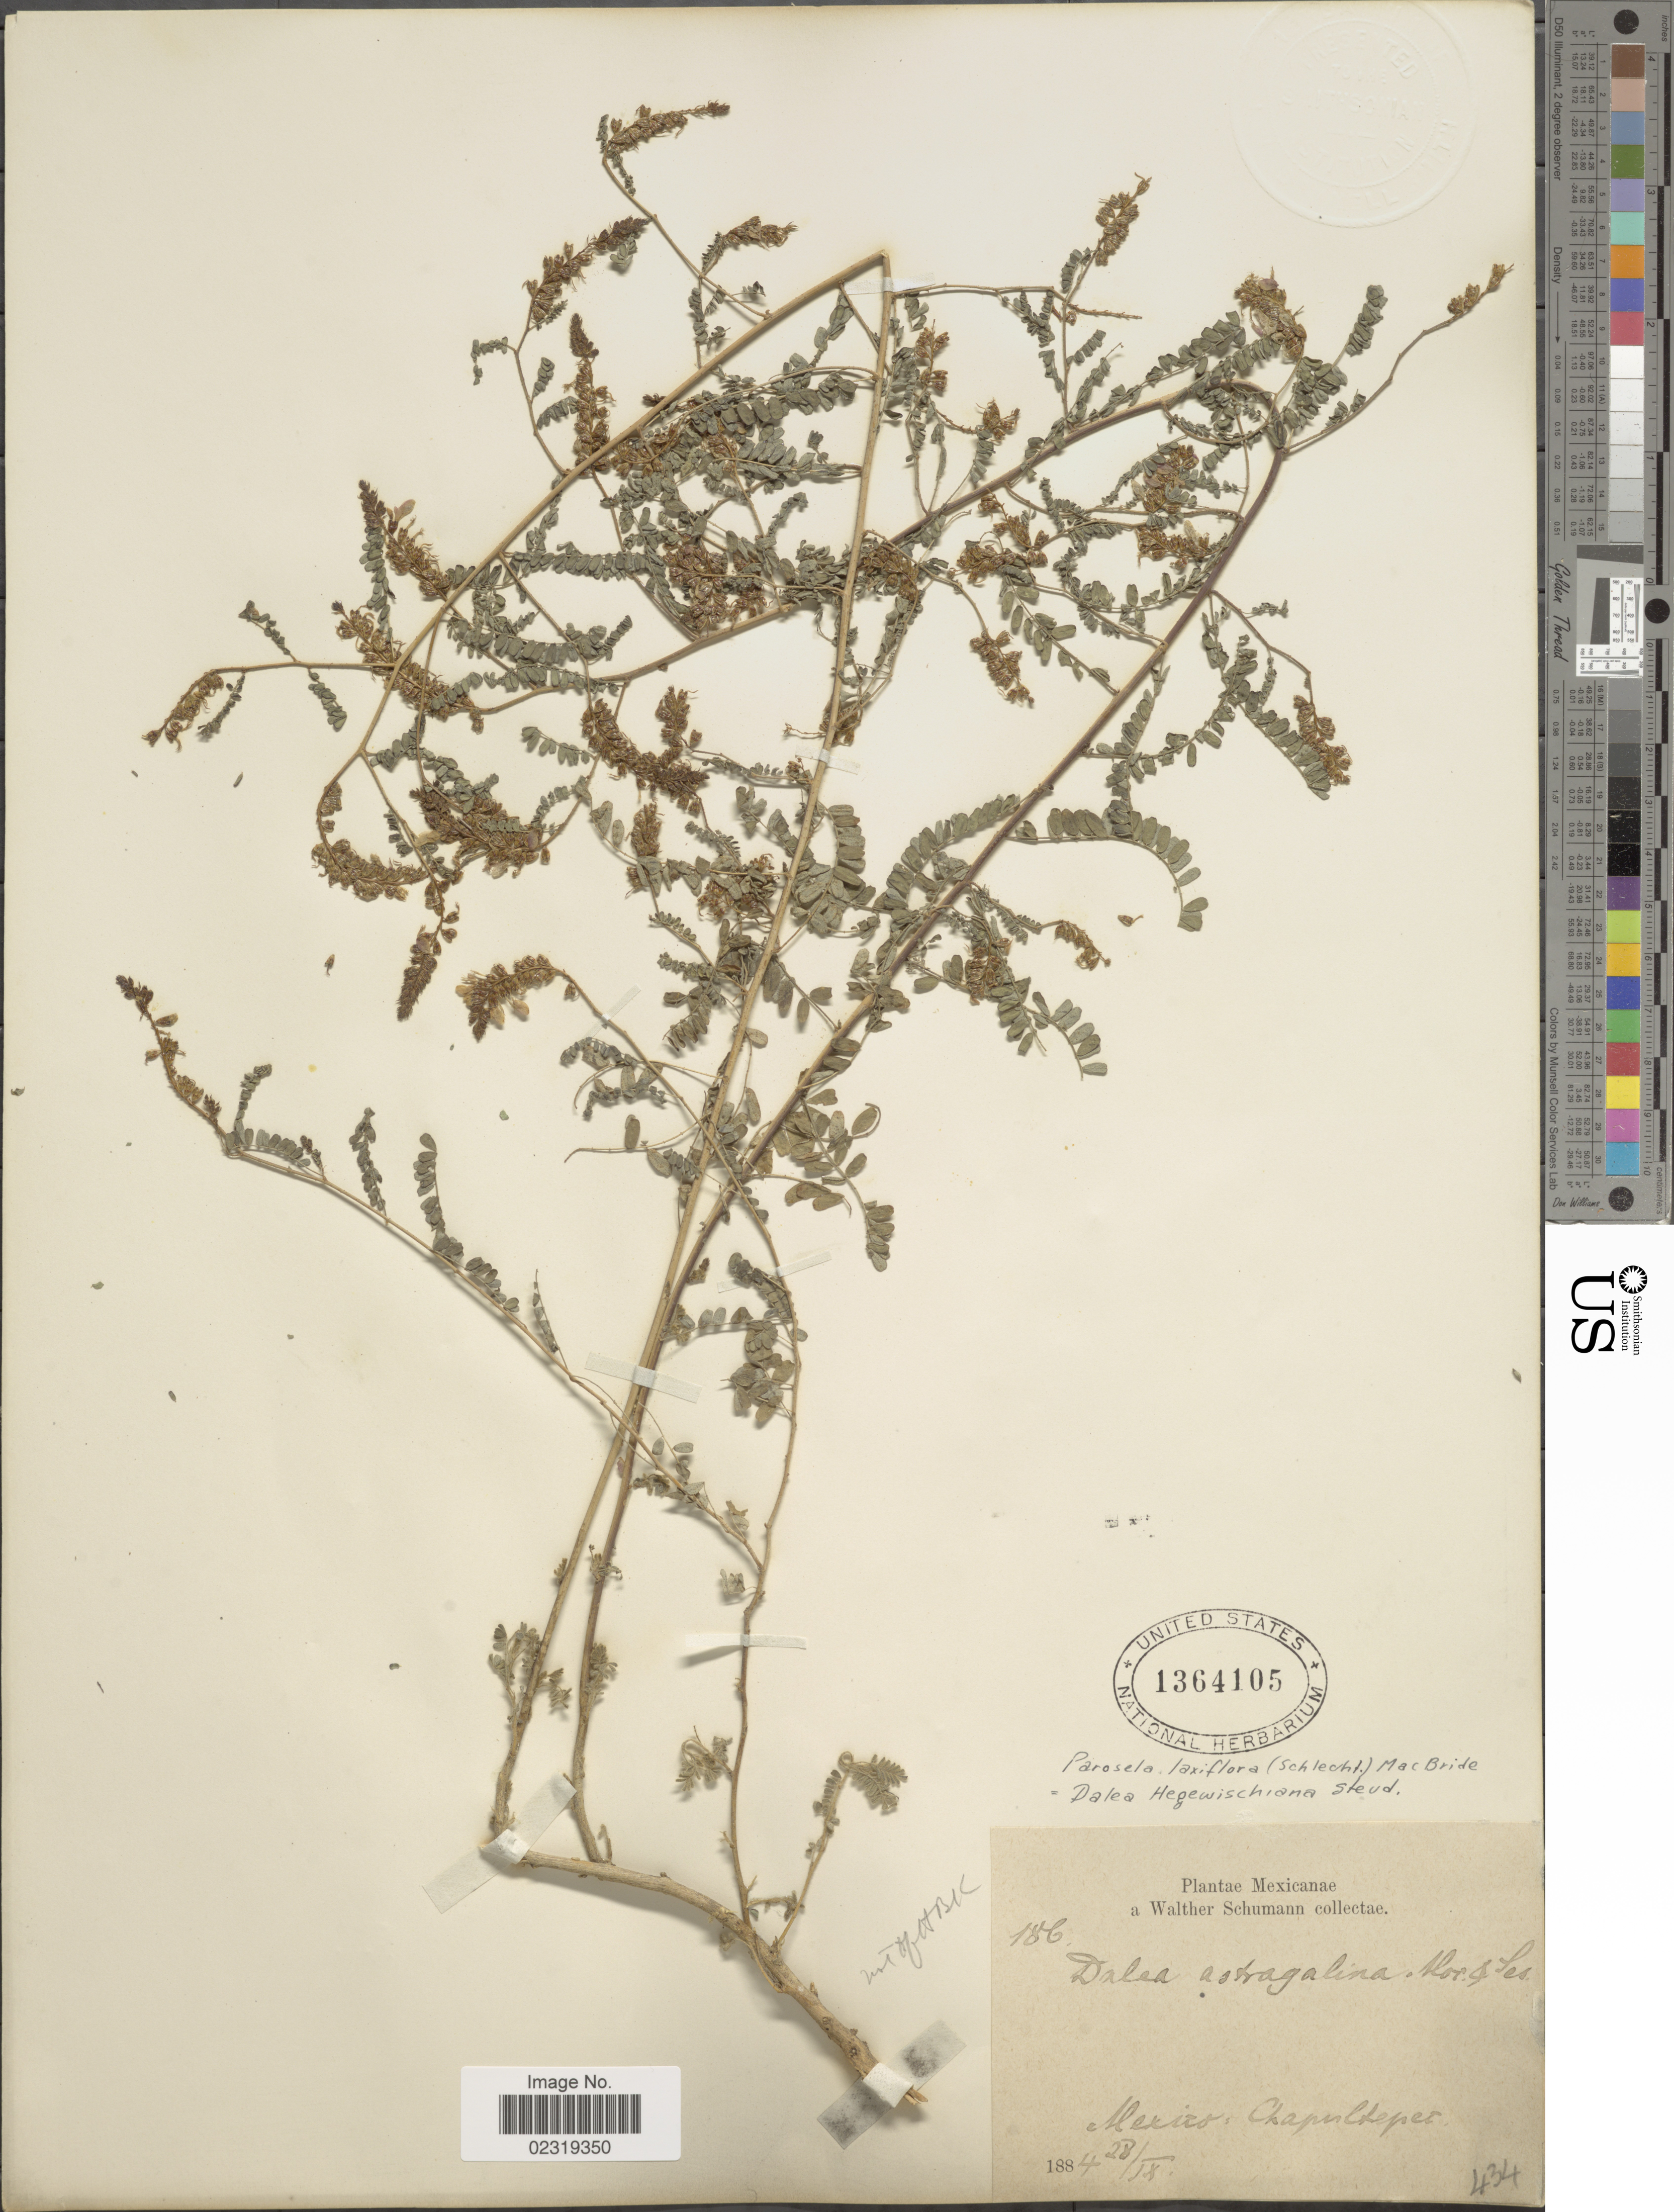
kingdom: Plantae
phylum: Tracheophyta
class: Magnoliopsida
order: Fabales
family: Fabaceae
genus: Dalea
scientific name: Dalea hegewischiana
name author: Steud.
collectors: W. Schumann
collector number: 186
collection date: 1884-09-28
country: Mexico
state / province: México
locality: Chapultepec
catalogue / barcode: US 1364105